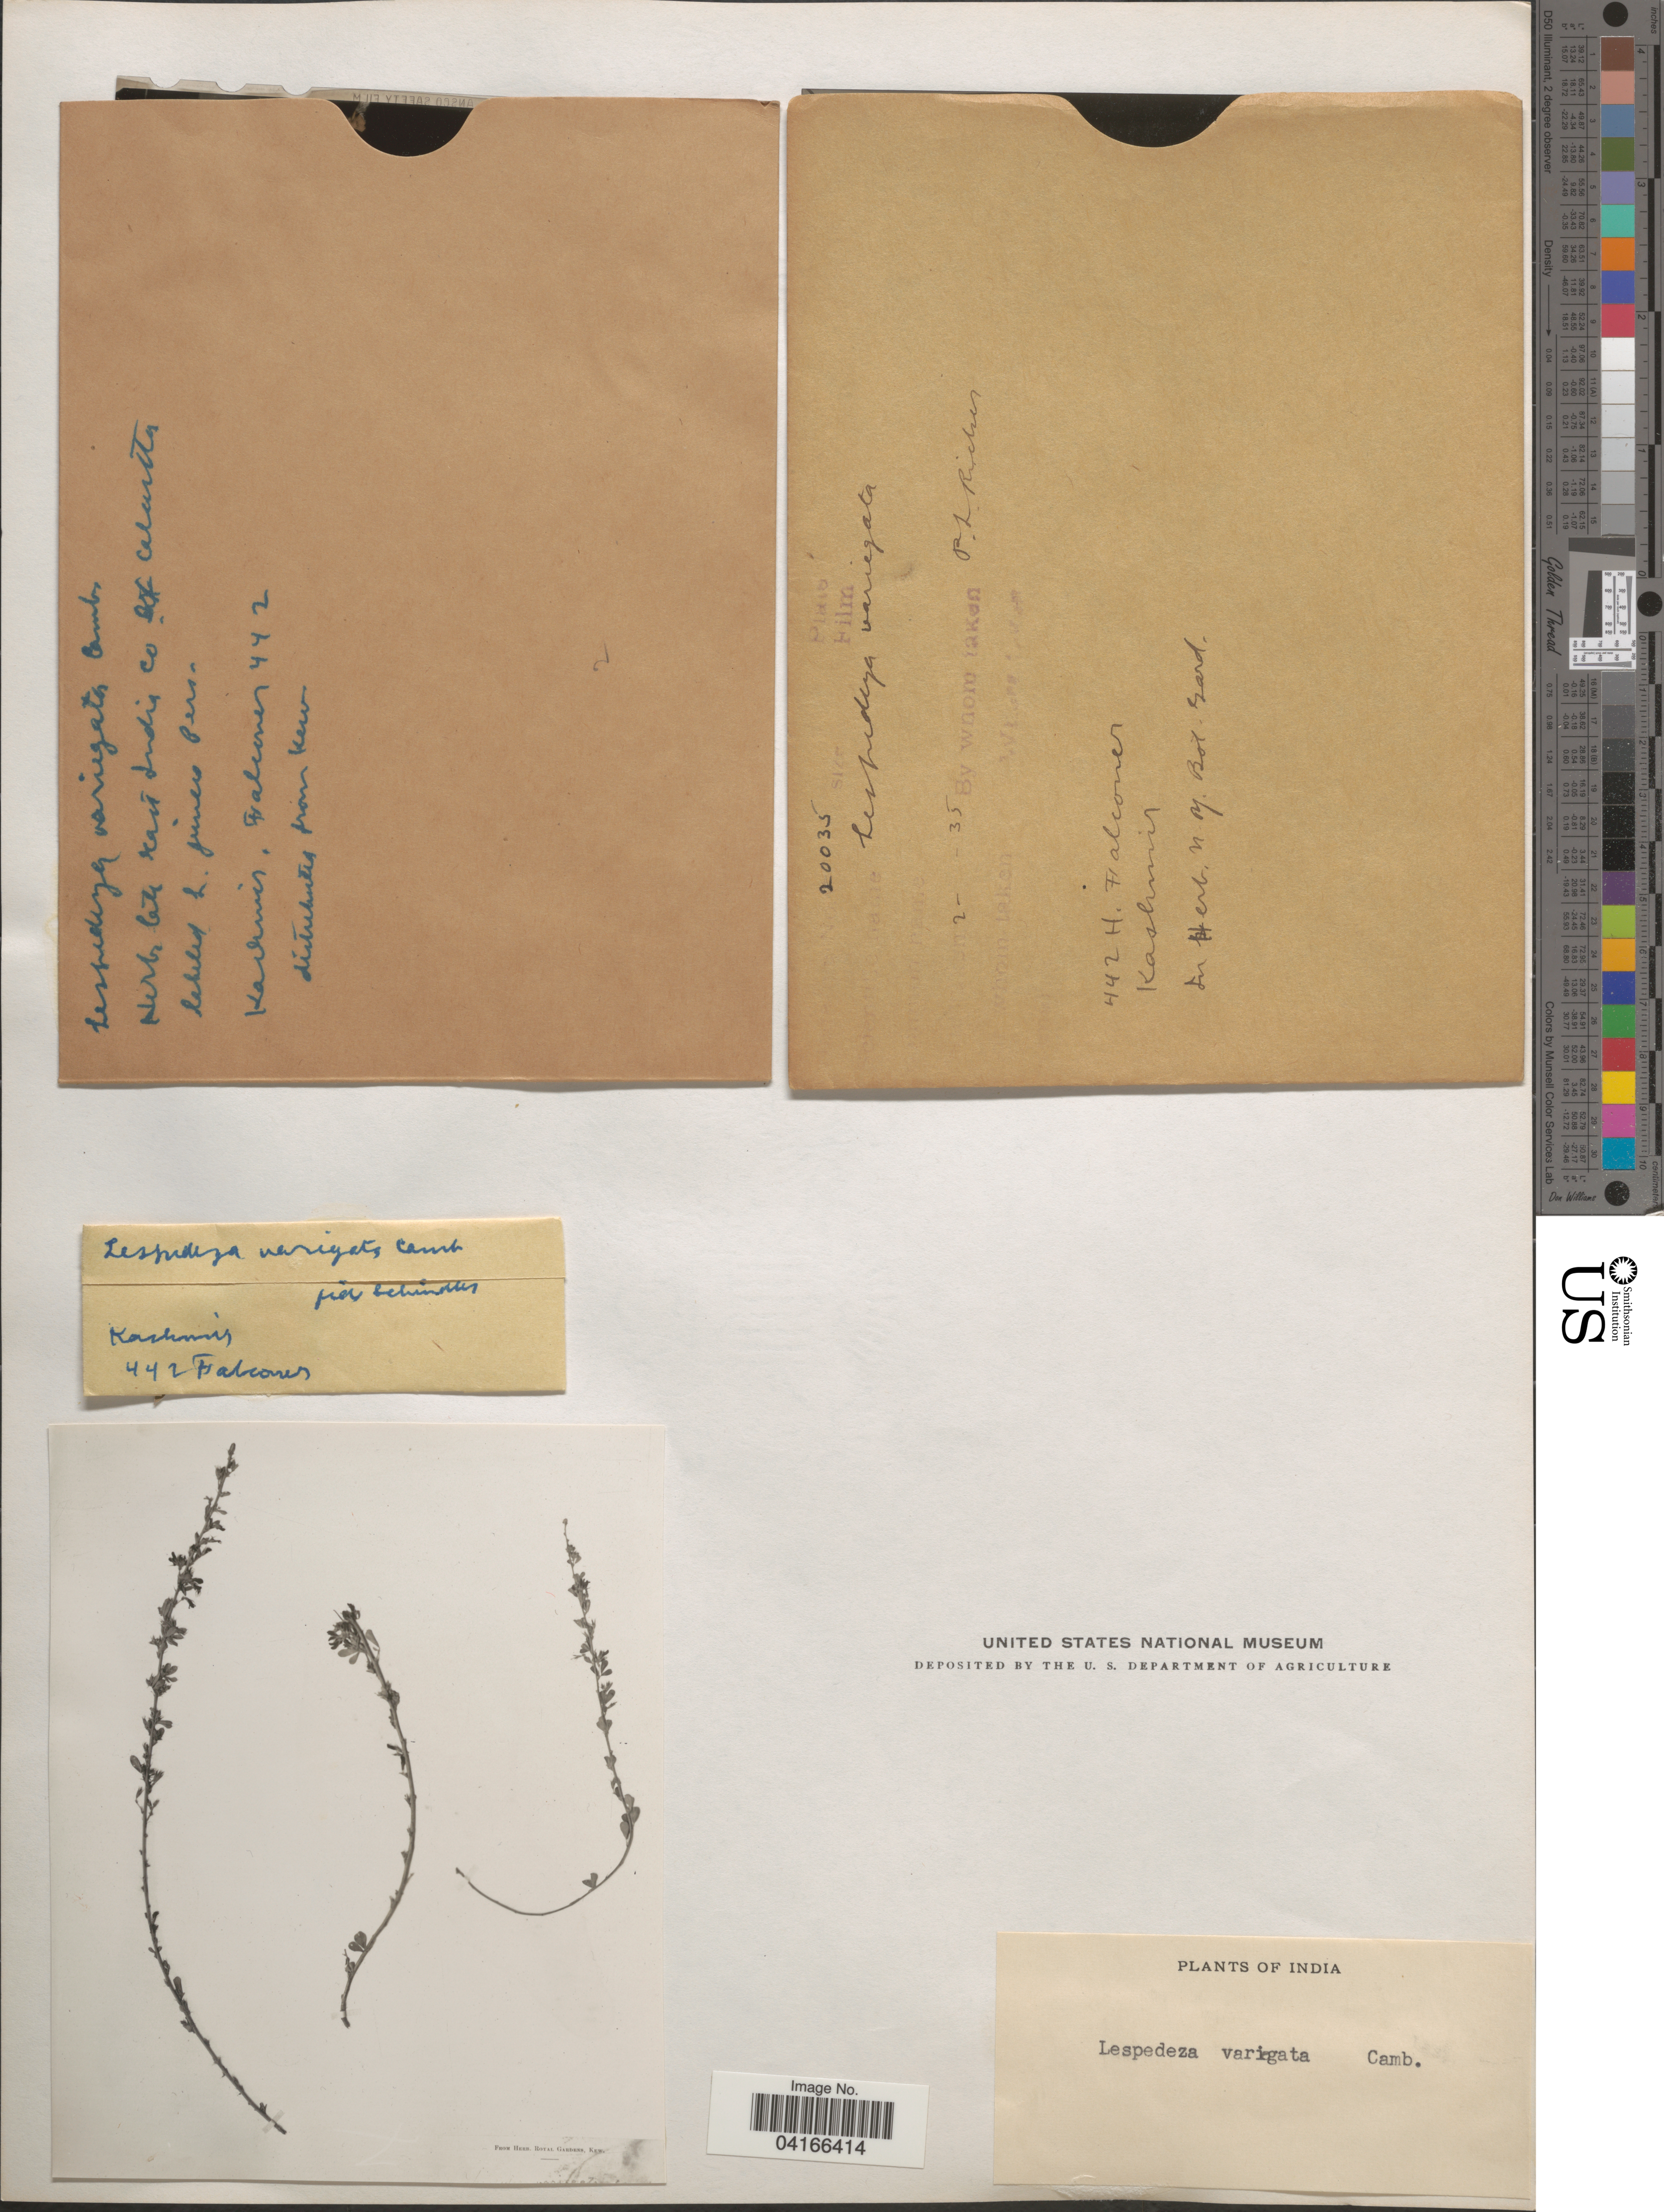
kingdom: Plantae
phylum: Tracheophyta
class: Magnoliopsida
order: Fabales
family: Fabaceae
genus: Lespedeza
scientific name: Lespedeza variegata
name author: Cambess.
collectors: H. Falconer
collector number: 442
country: India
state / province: Jammu and Kashmir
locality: Kashmir.